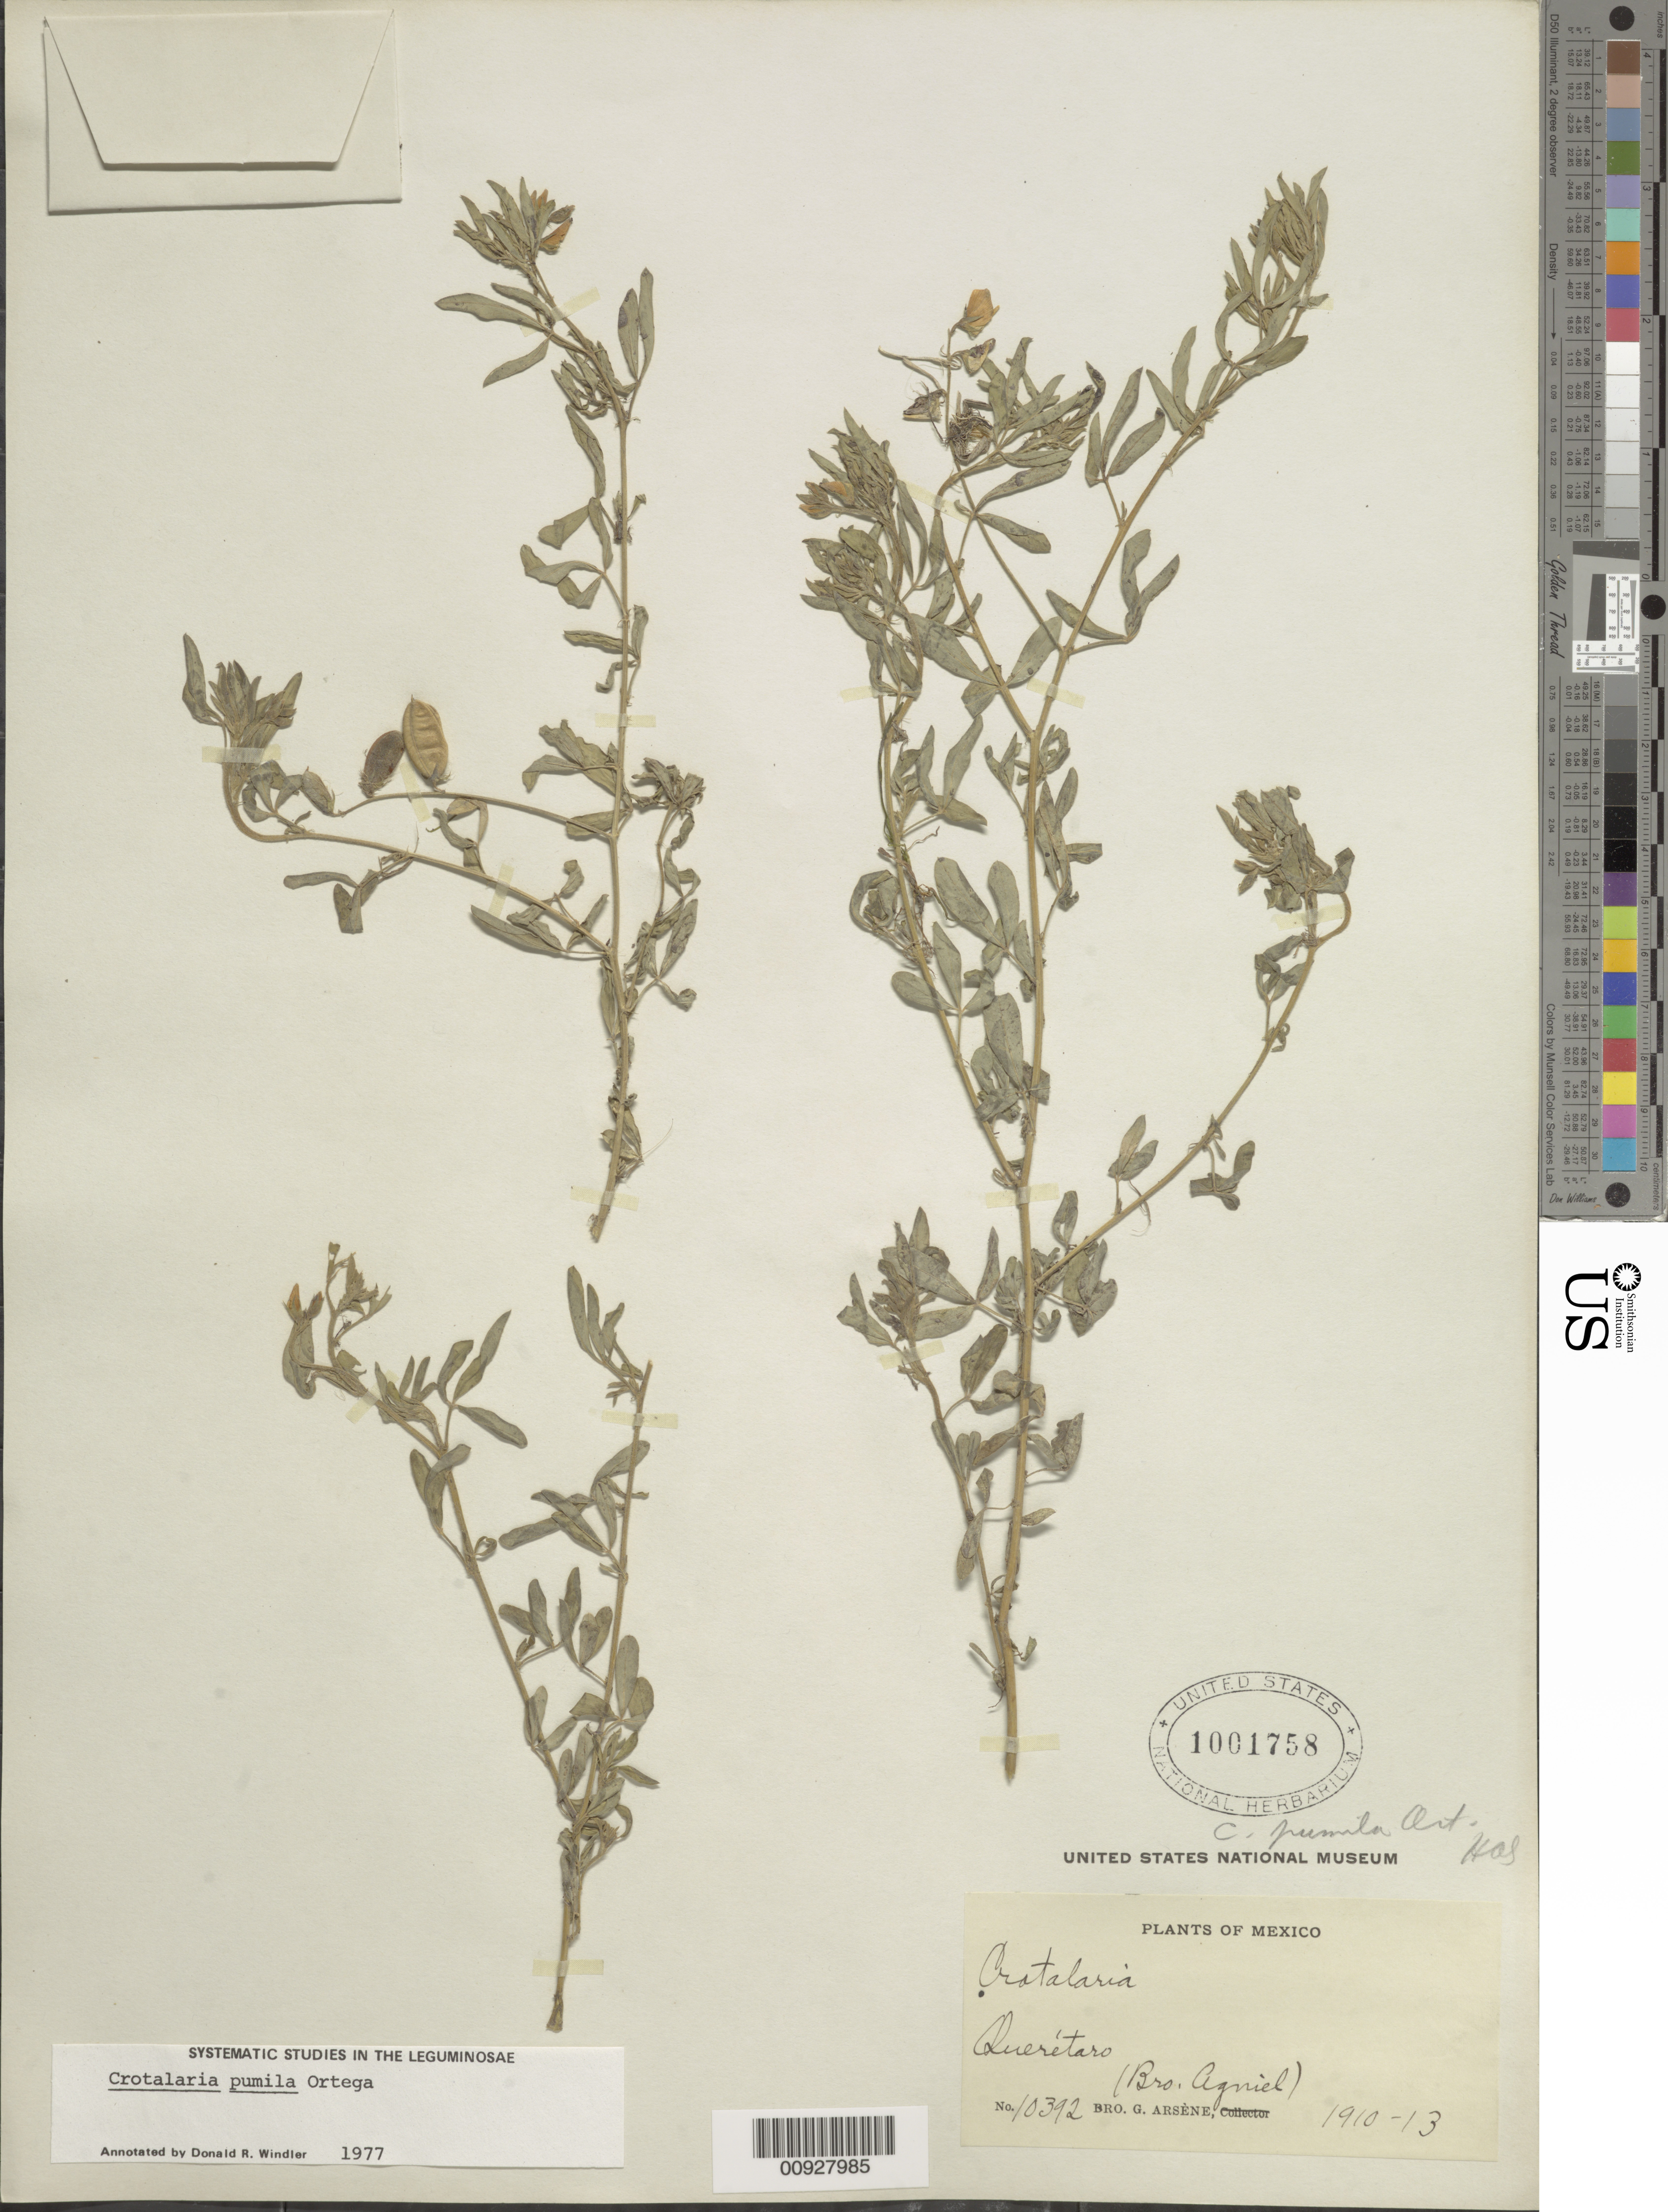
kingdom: Plantae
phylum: Tracheophyta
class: Magnoliopsida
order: Fabales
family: Fabaceae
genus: Crotalaria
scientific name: Crotalaria pumila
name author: Ortega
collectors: Bro. Agniel & Bro. G. Arsène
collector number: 10392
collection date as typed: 1910 to -- --- 1913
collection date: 1910/1913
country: Mexico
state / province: Querétaro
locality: Querétaro.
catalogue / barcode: US 1001758